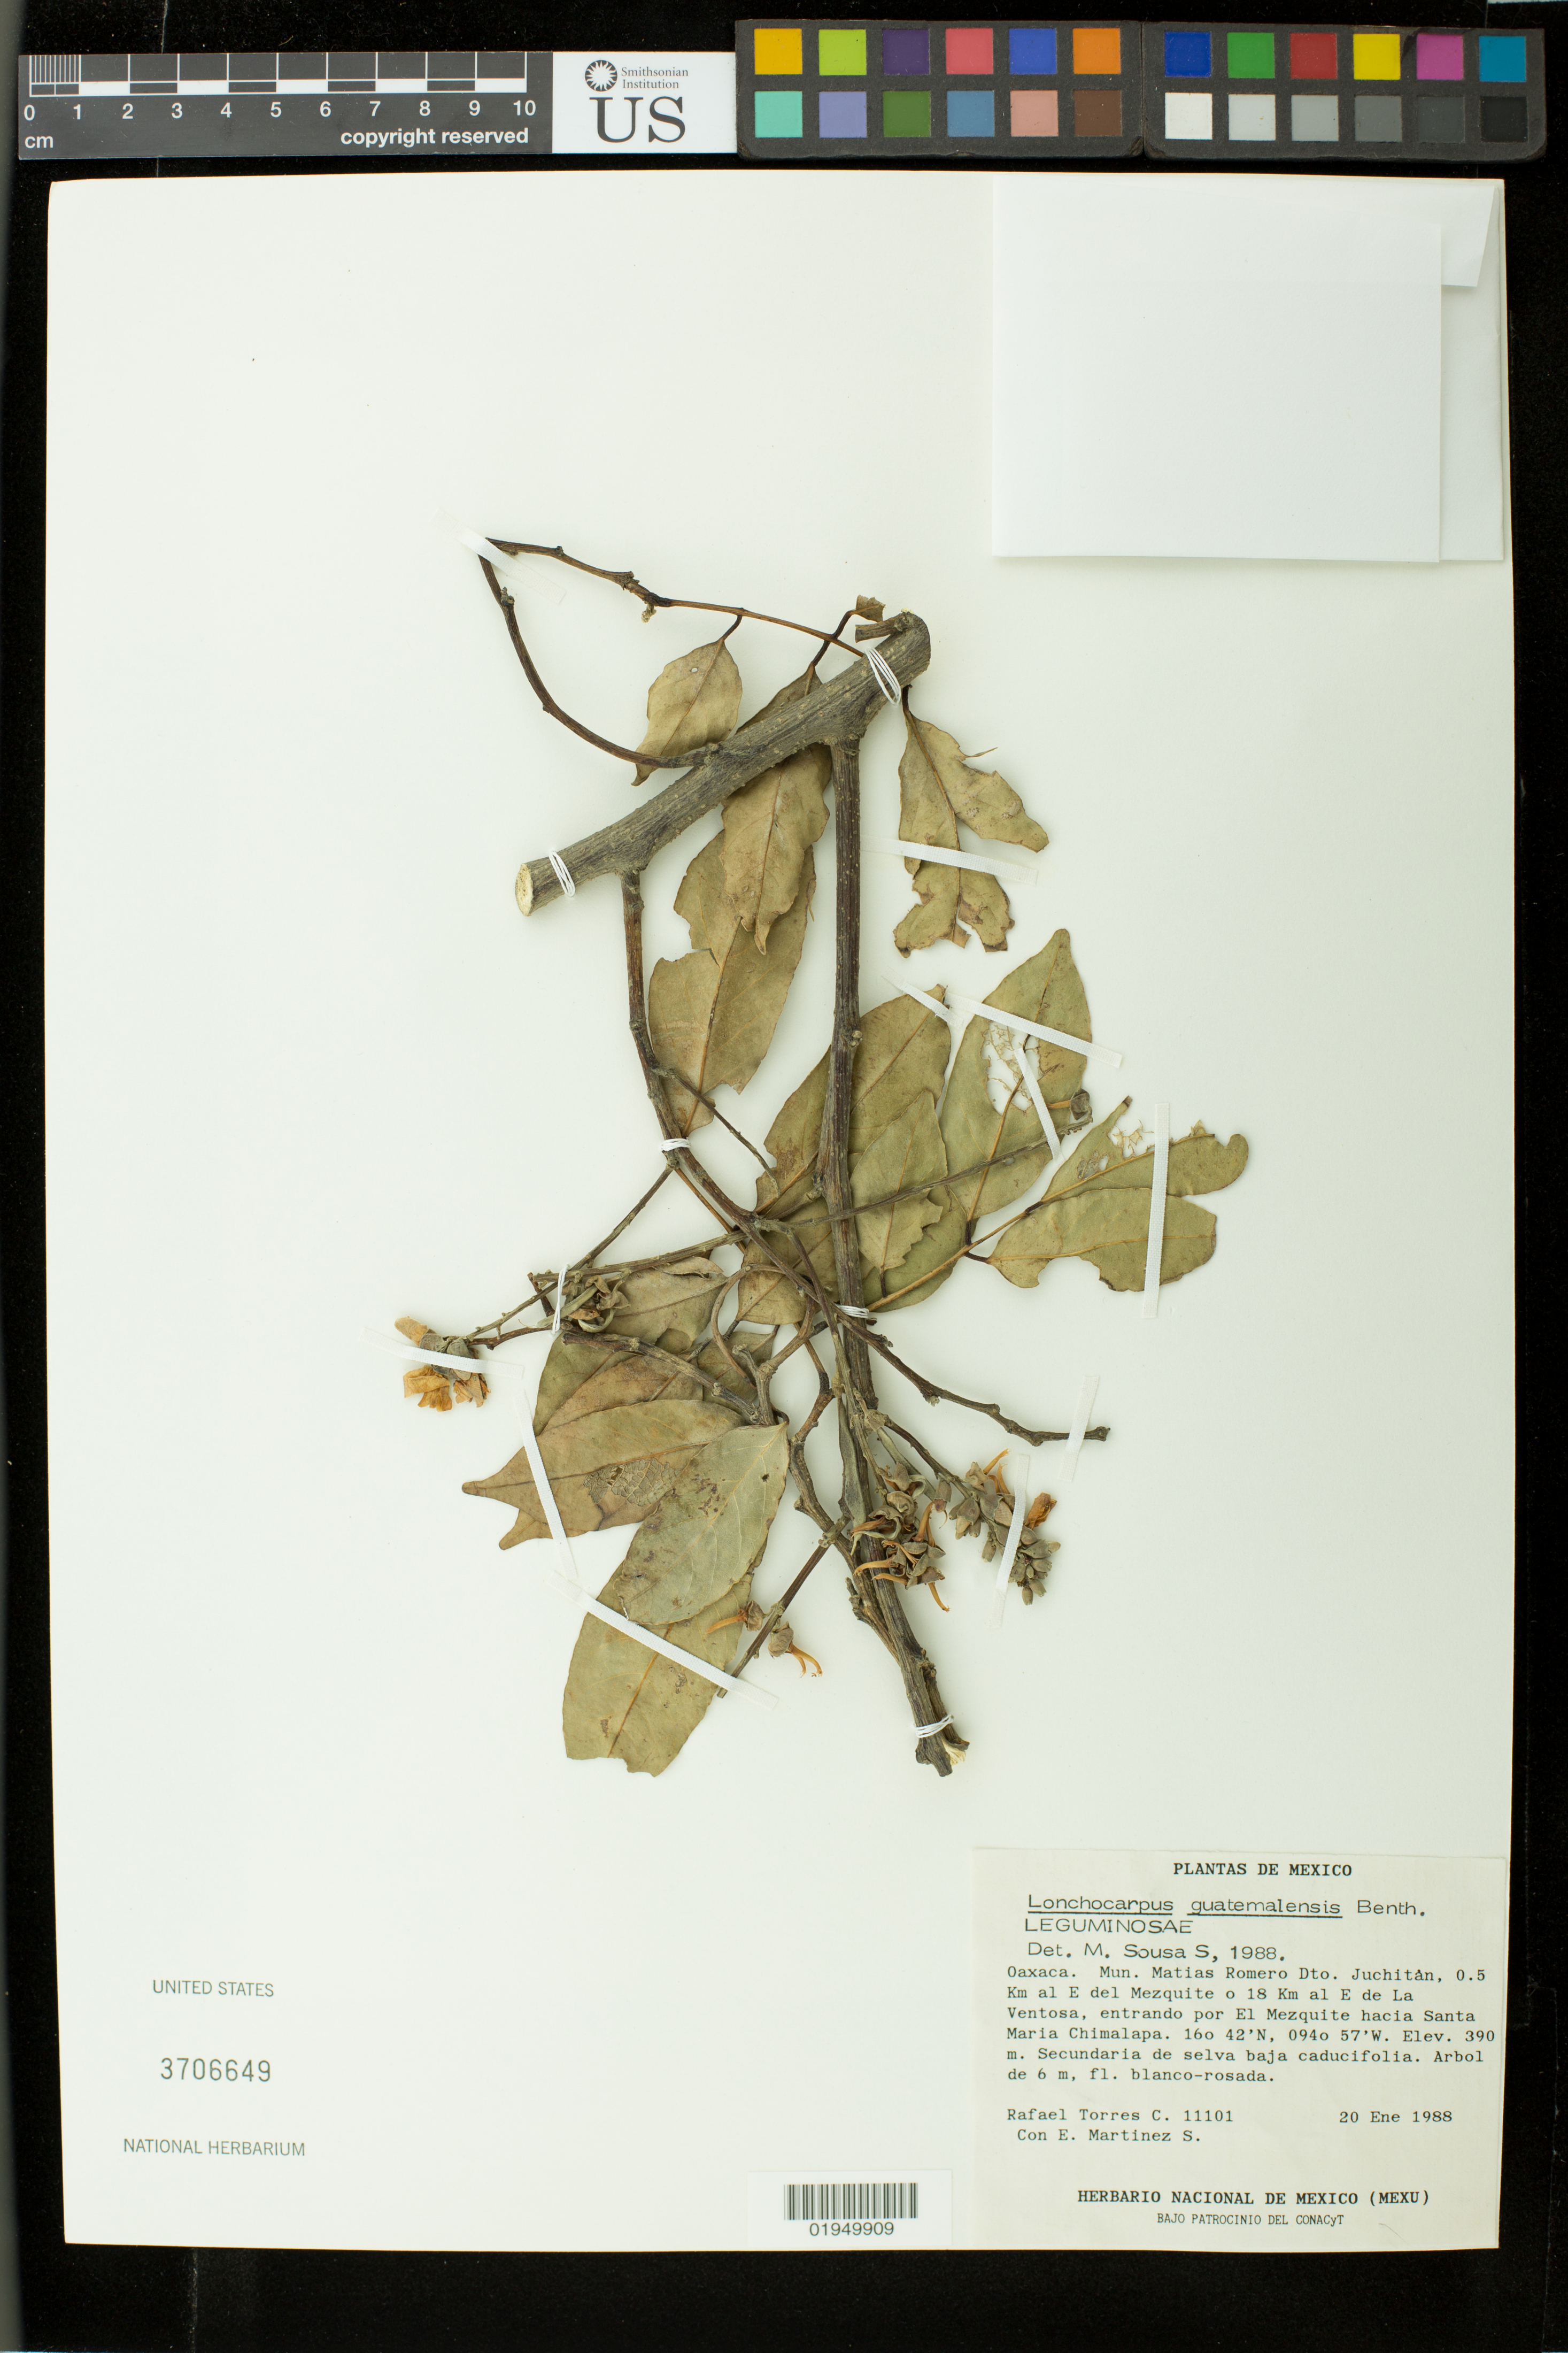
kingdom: Plantae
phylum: Tracheophyta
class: Magnoliopsida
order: Fabales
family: Fabaceae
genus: Lonchocarpus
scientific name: Lonchocarpus guatemalensis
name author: Benth.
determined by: Sousa S., Mario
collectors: R. Torres C. & E. Martínez S.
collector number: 11101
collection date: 1988-01-20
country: Mexico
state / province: Oaxaca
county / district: Juchitán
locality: Mun. Matias Romero, 0.5 km al E del Mezquite o 18 km al E de La Ventosa, entrando por El Mezquite hacia Santa Maria Chimalapa.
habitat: Secundaria de selva baja caducifolia.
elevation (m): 390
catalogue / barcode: US 3706649